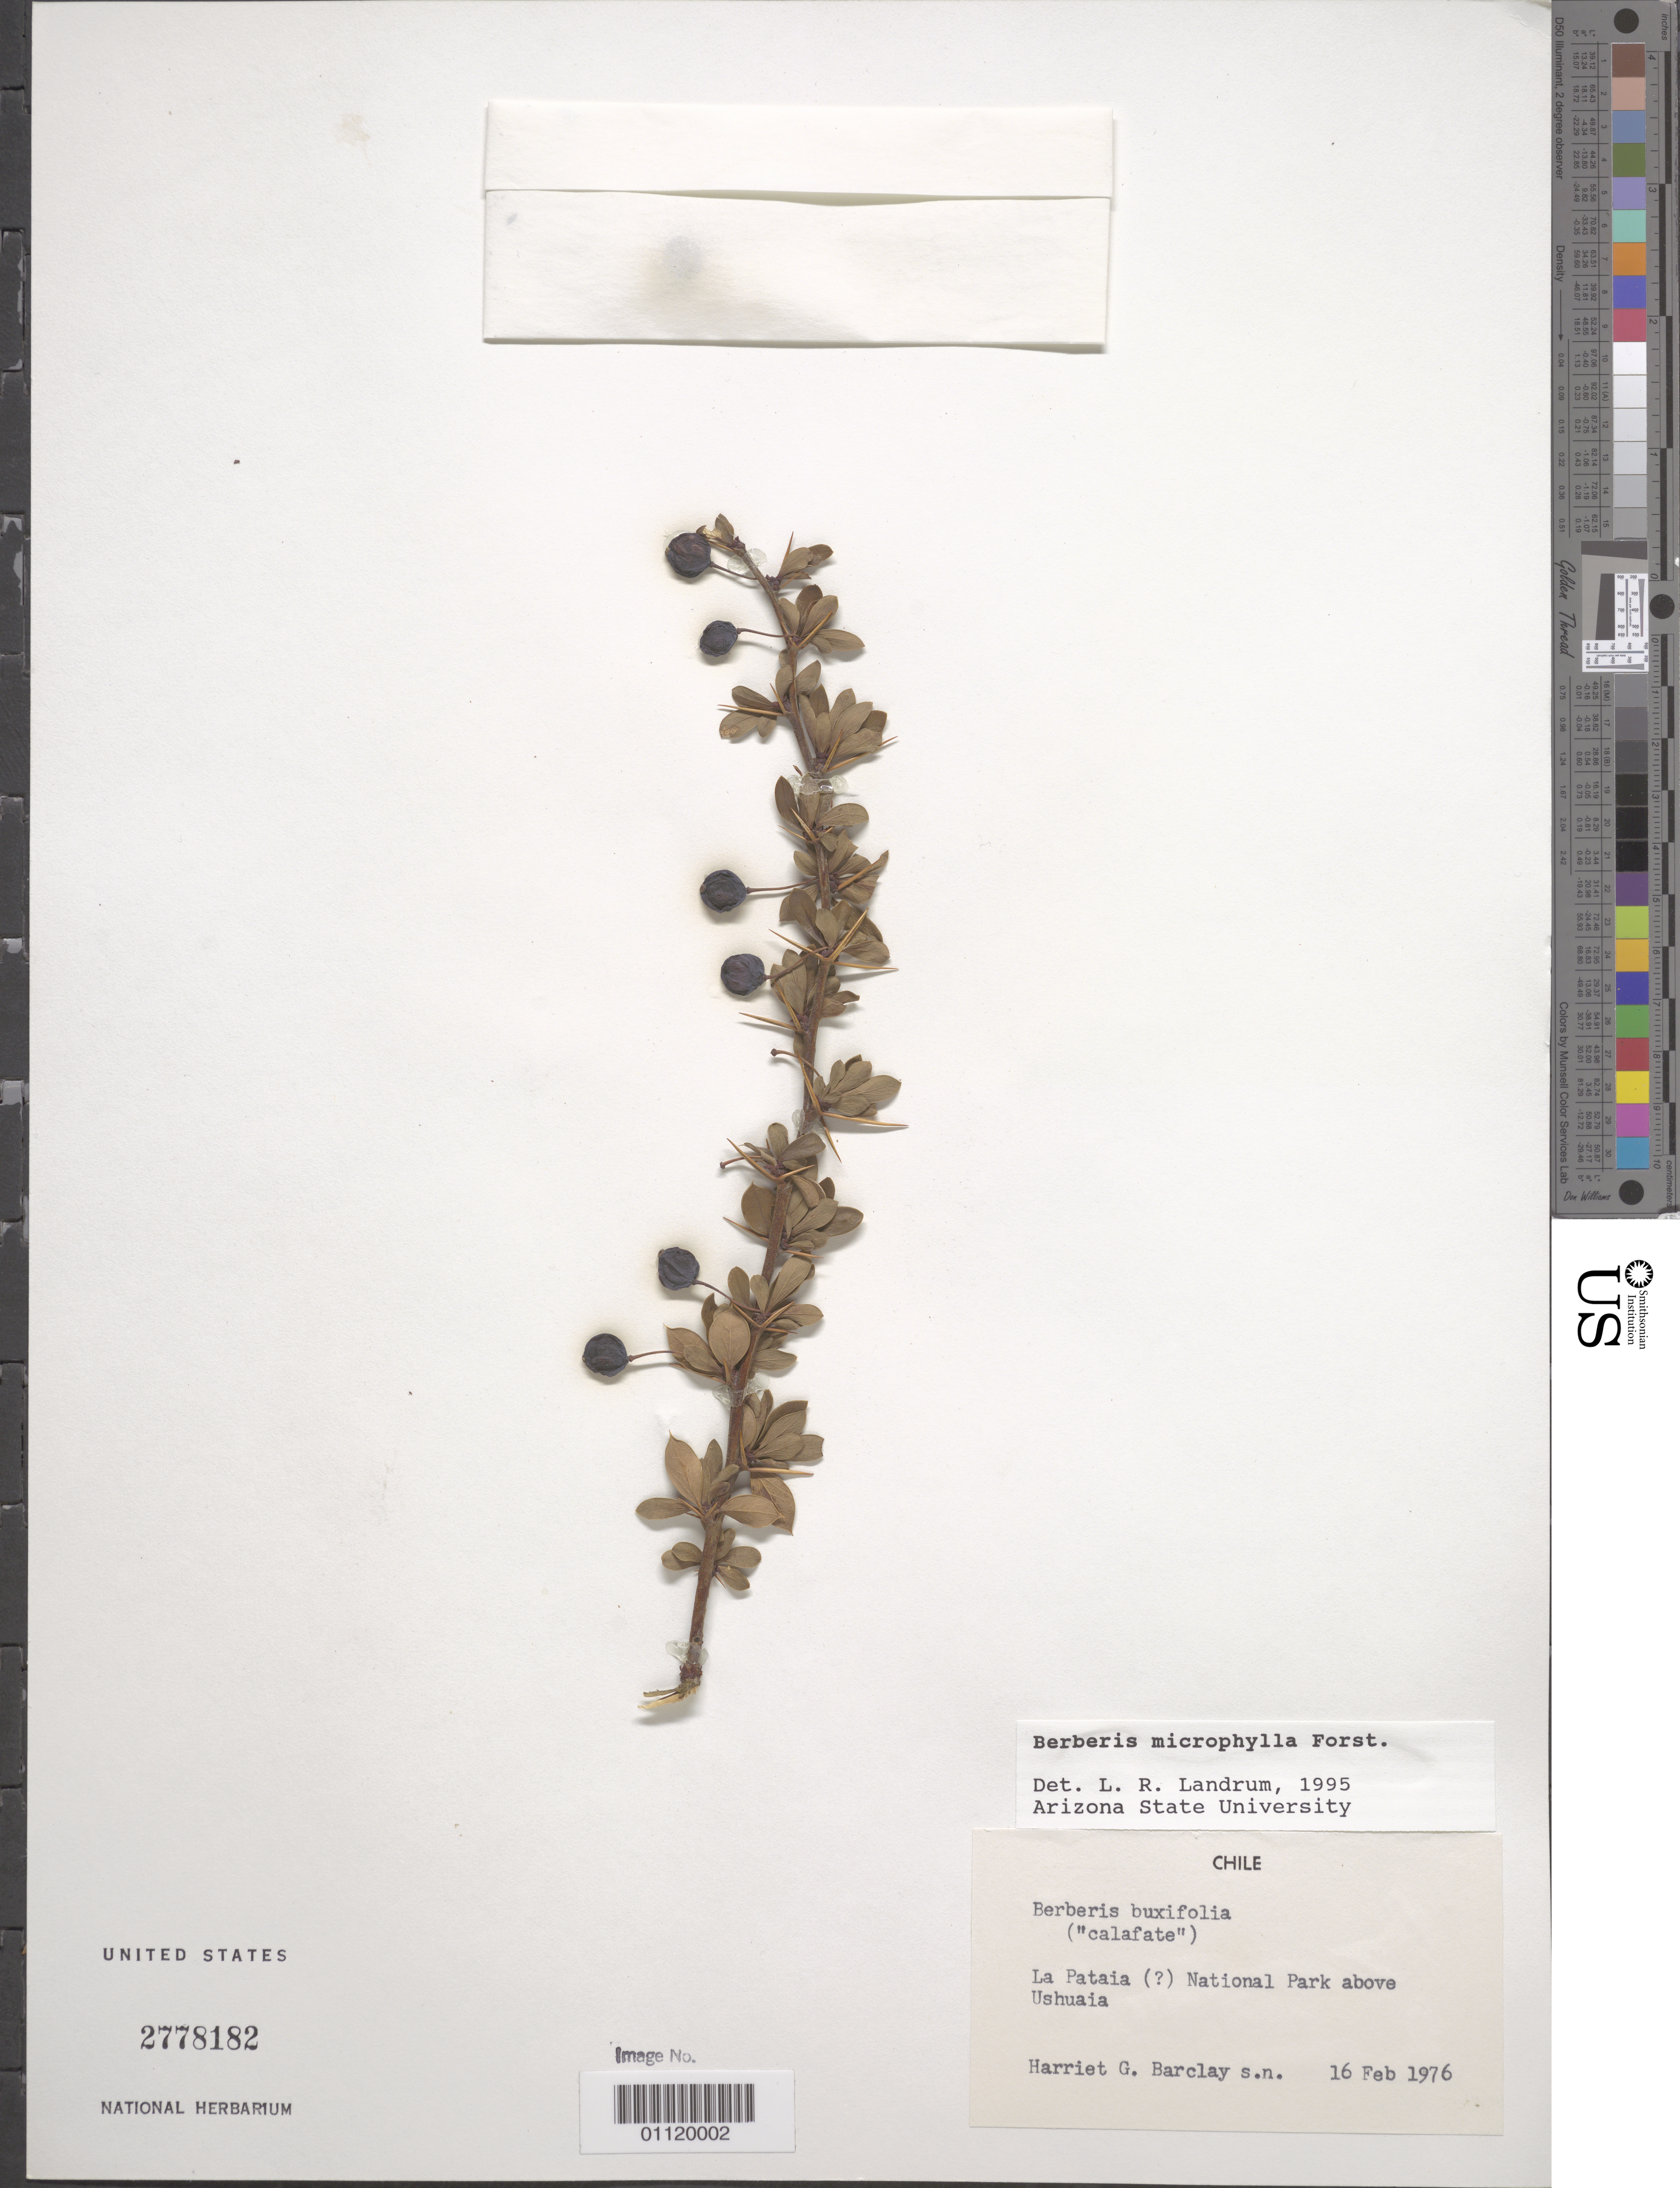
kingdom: Plantae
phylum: Tracheophyta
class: Magnoliopsida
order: Ranunculales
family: Berberidaceae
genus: Berberis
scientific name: Berberis microphylla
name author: G. Forst.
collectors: H. G. Barclay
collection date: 1976-02-16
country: Argentina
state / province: Tierra del Fuego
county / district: Ushuaia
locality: La Pataia National Park above Ushuaia.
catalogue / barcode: US 2778182